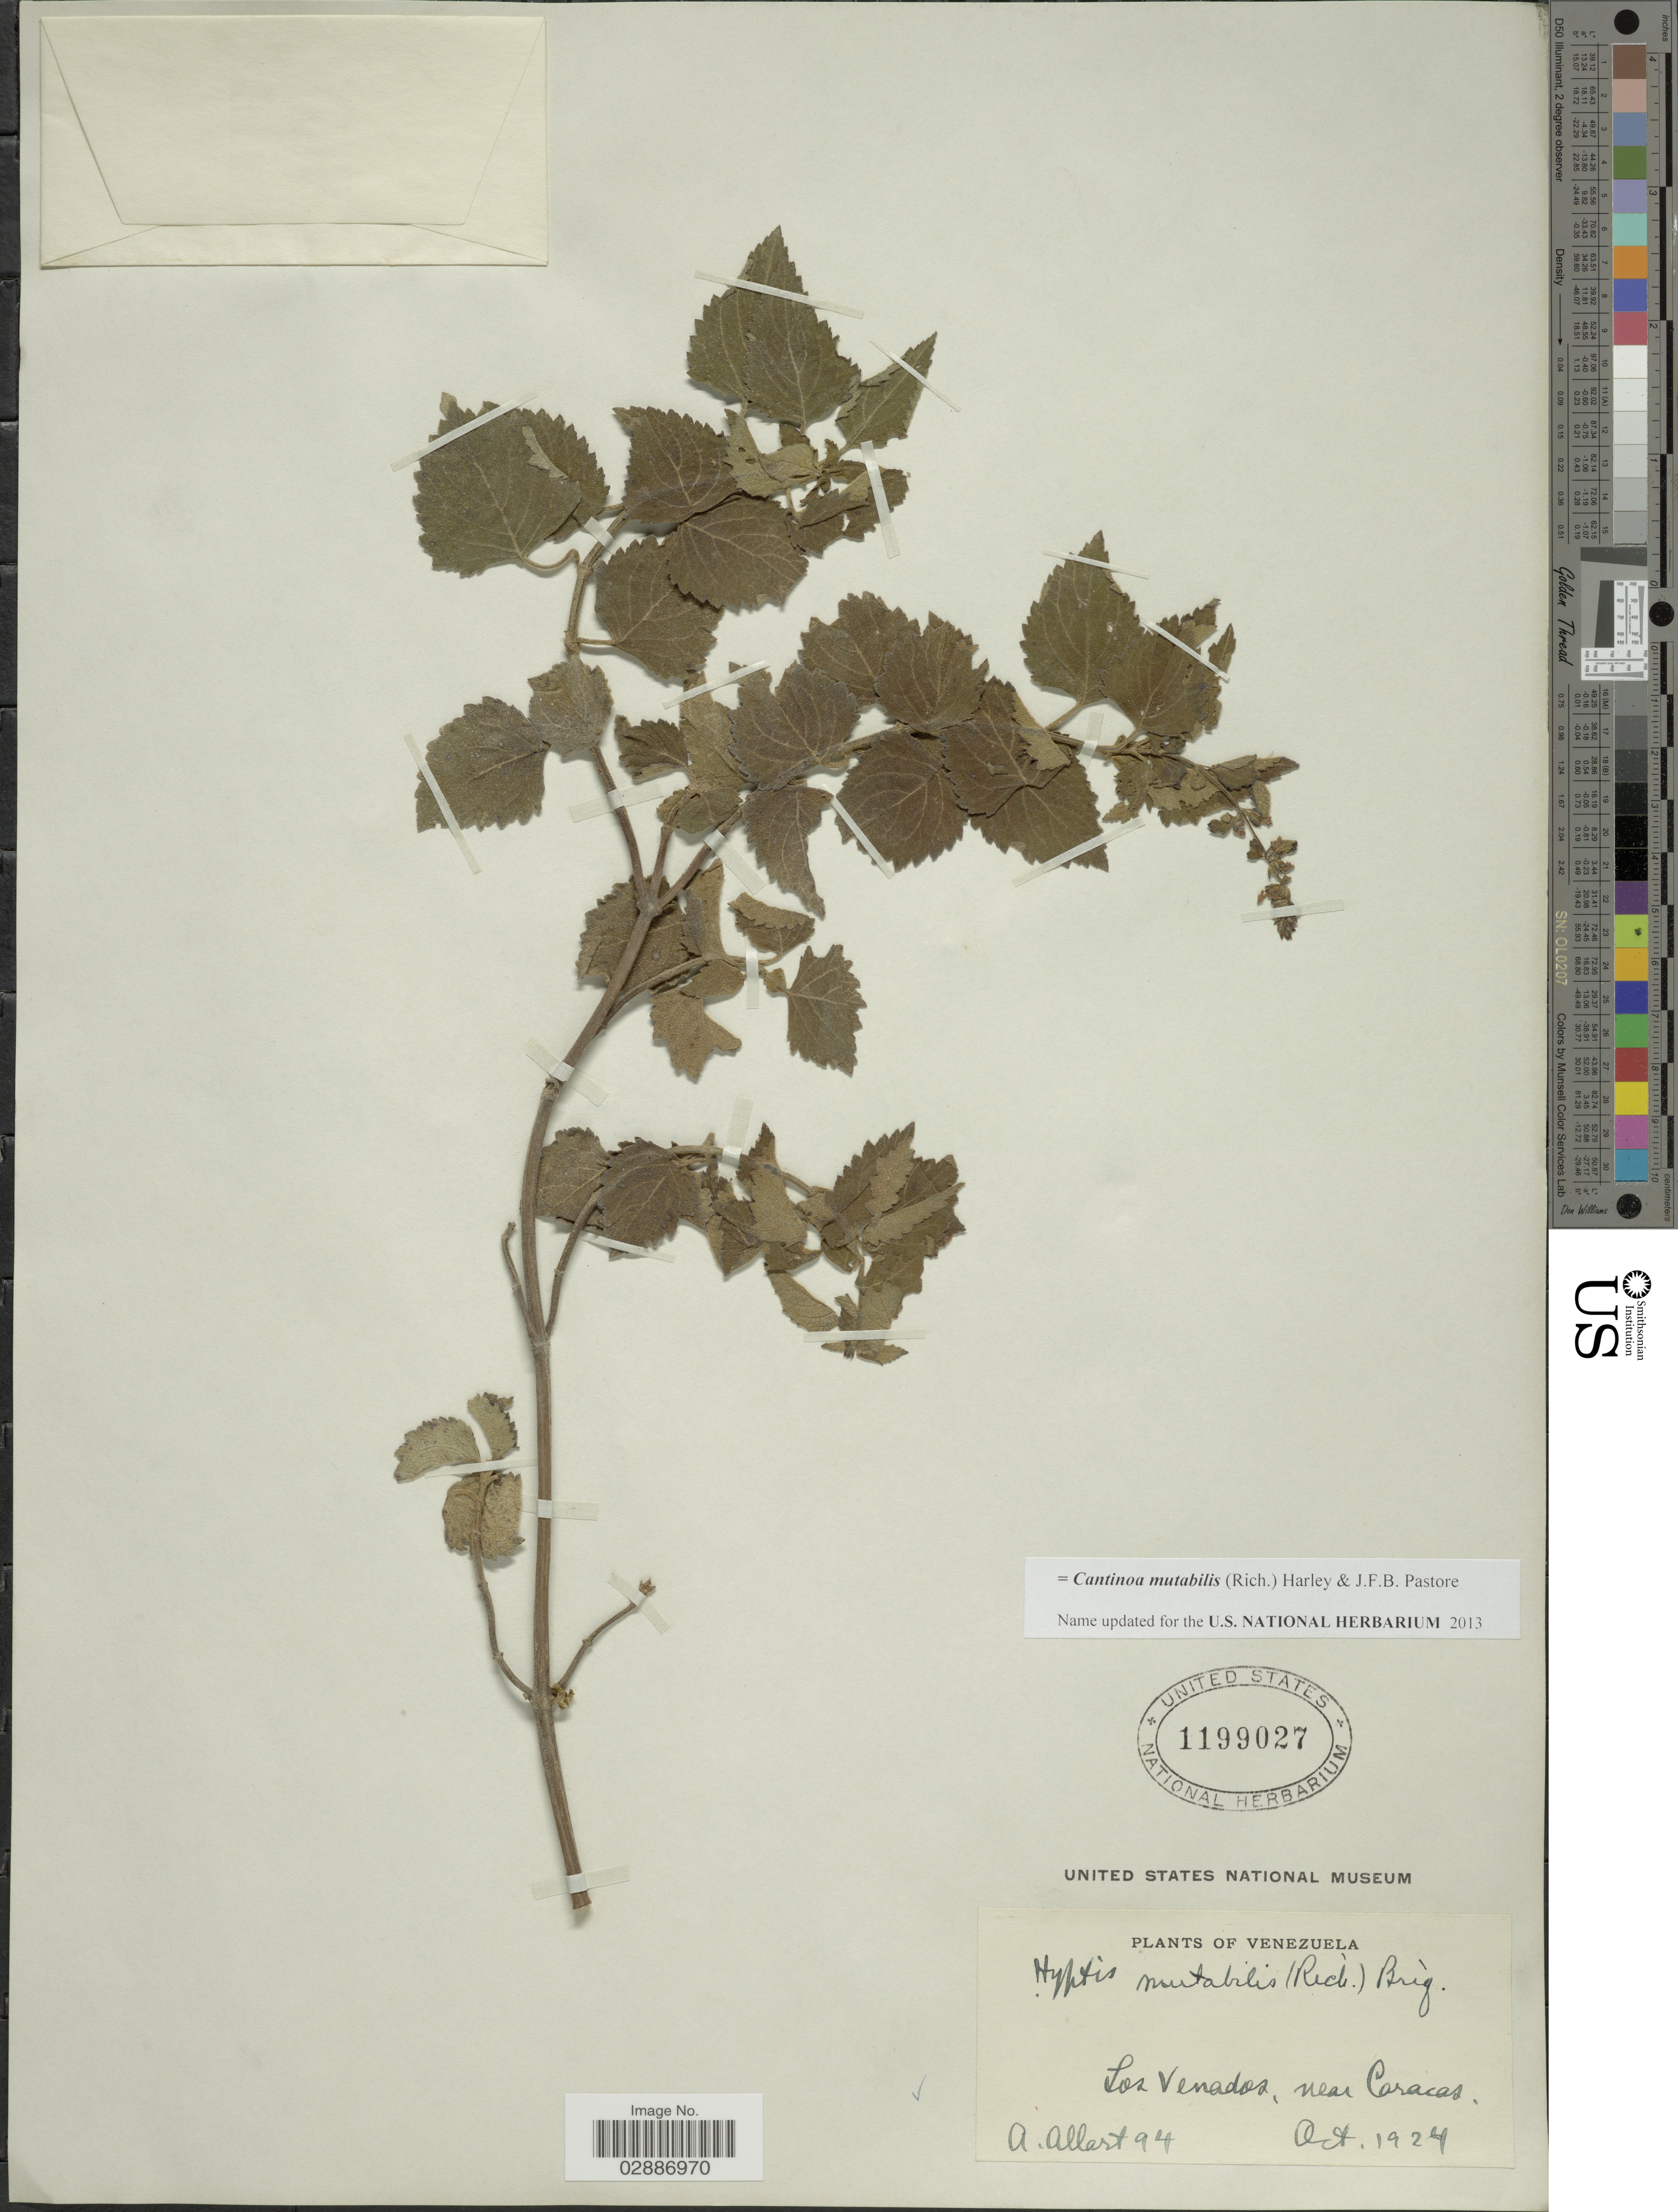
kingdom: Plantae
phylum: Tracheophyta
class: Magnoliopsida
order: Lamiales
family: Lamiaceae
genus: Cantinoa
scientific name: Cantinoa mutabilis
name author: (Epling) Harley & J.F.B. Pastore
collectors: A. Allart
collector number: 94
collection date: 1924-10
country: Venezuela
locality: Los Venados, near Caracas.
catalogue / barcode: US 1199027